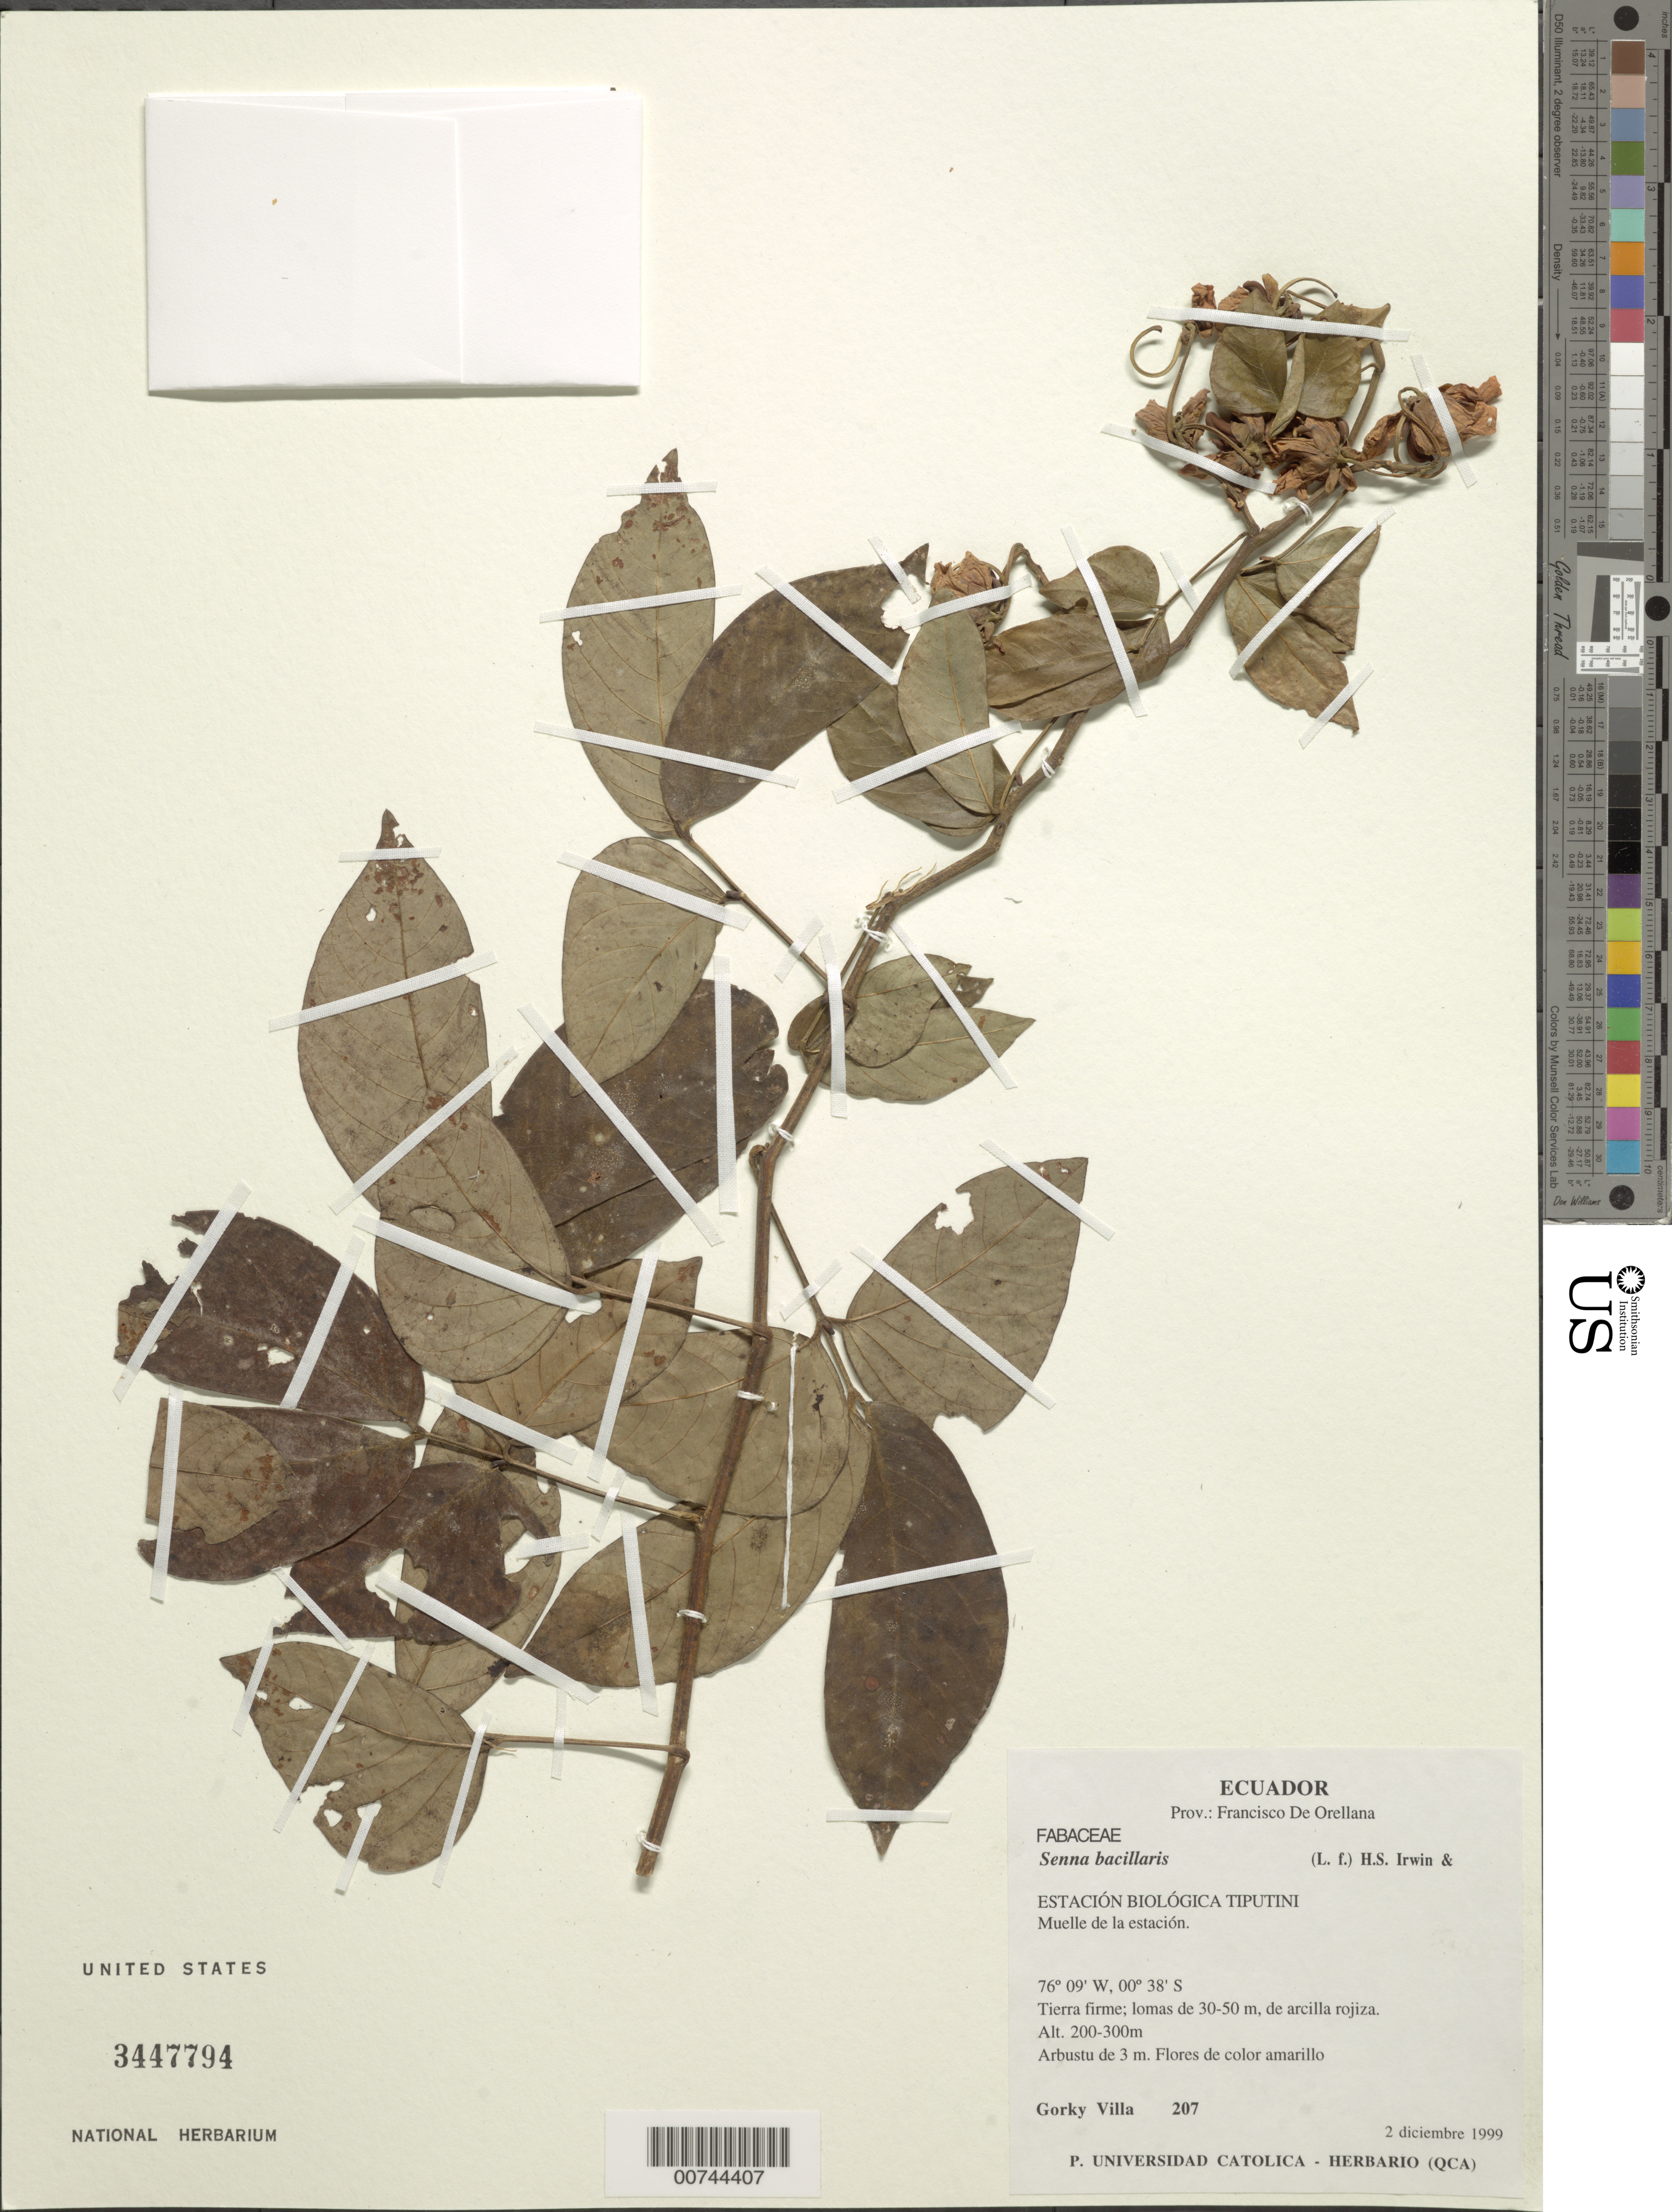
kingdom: Plantae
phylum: Tracheophyta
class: Magnoliopsida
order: Fabales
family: Fabaceae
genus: Senna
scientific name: Senna bacillaris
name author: (L. f.) H.S. Irwin & Barneby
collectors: G. Villa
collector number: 207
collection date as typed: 02 Dec 1999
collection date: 1999-12-02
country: Ecuador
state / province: Napo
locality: Estacion Biologica Tiputini. Francisco de Orellana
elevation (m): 200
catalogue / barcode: US 3447794